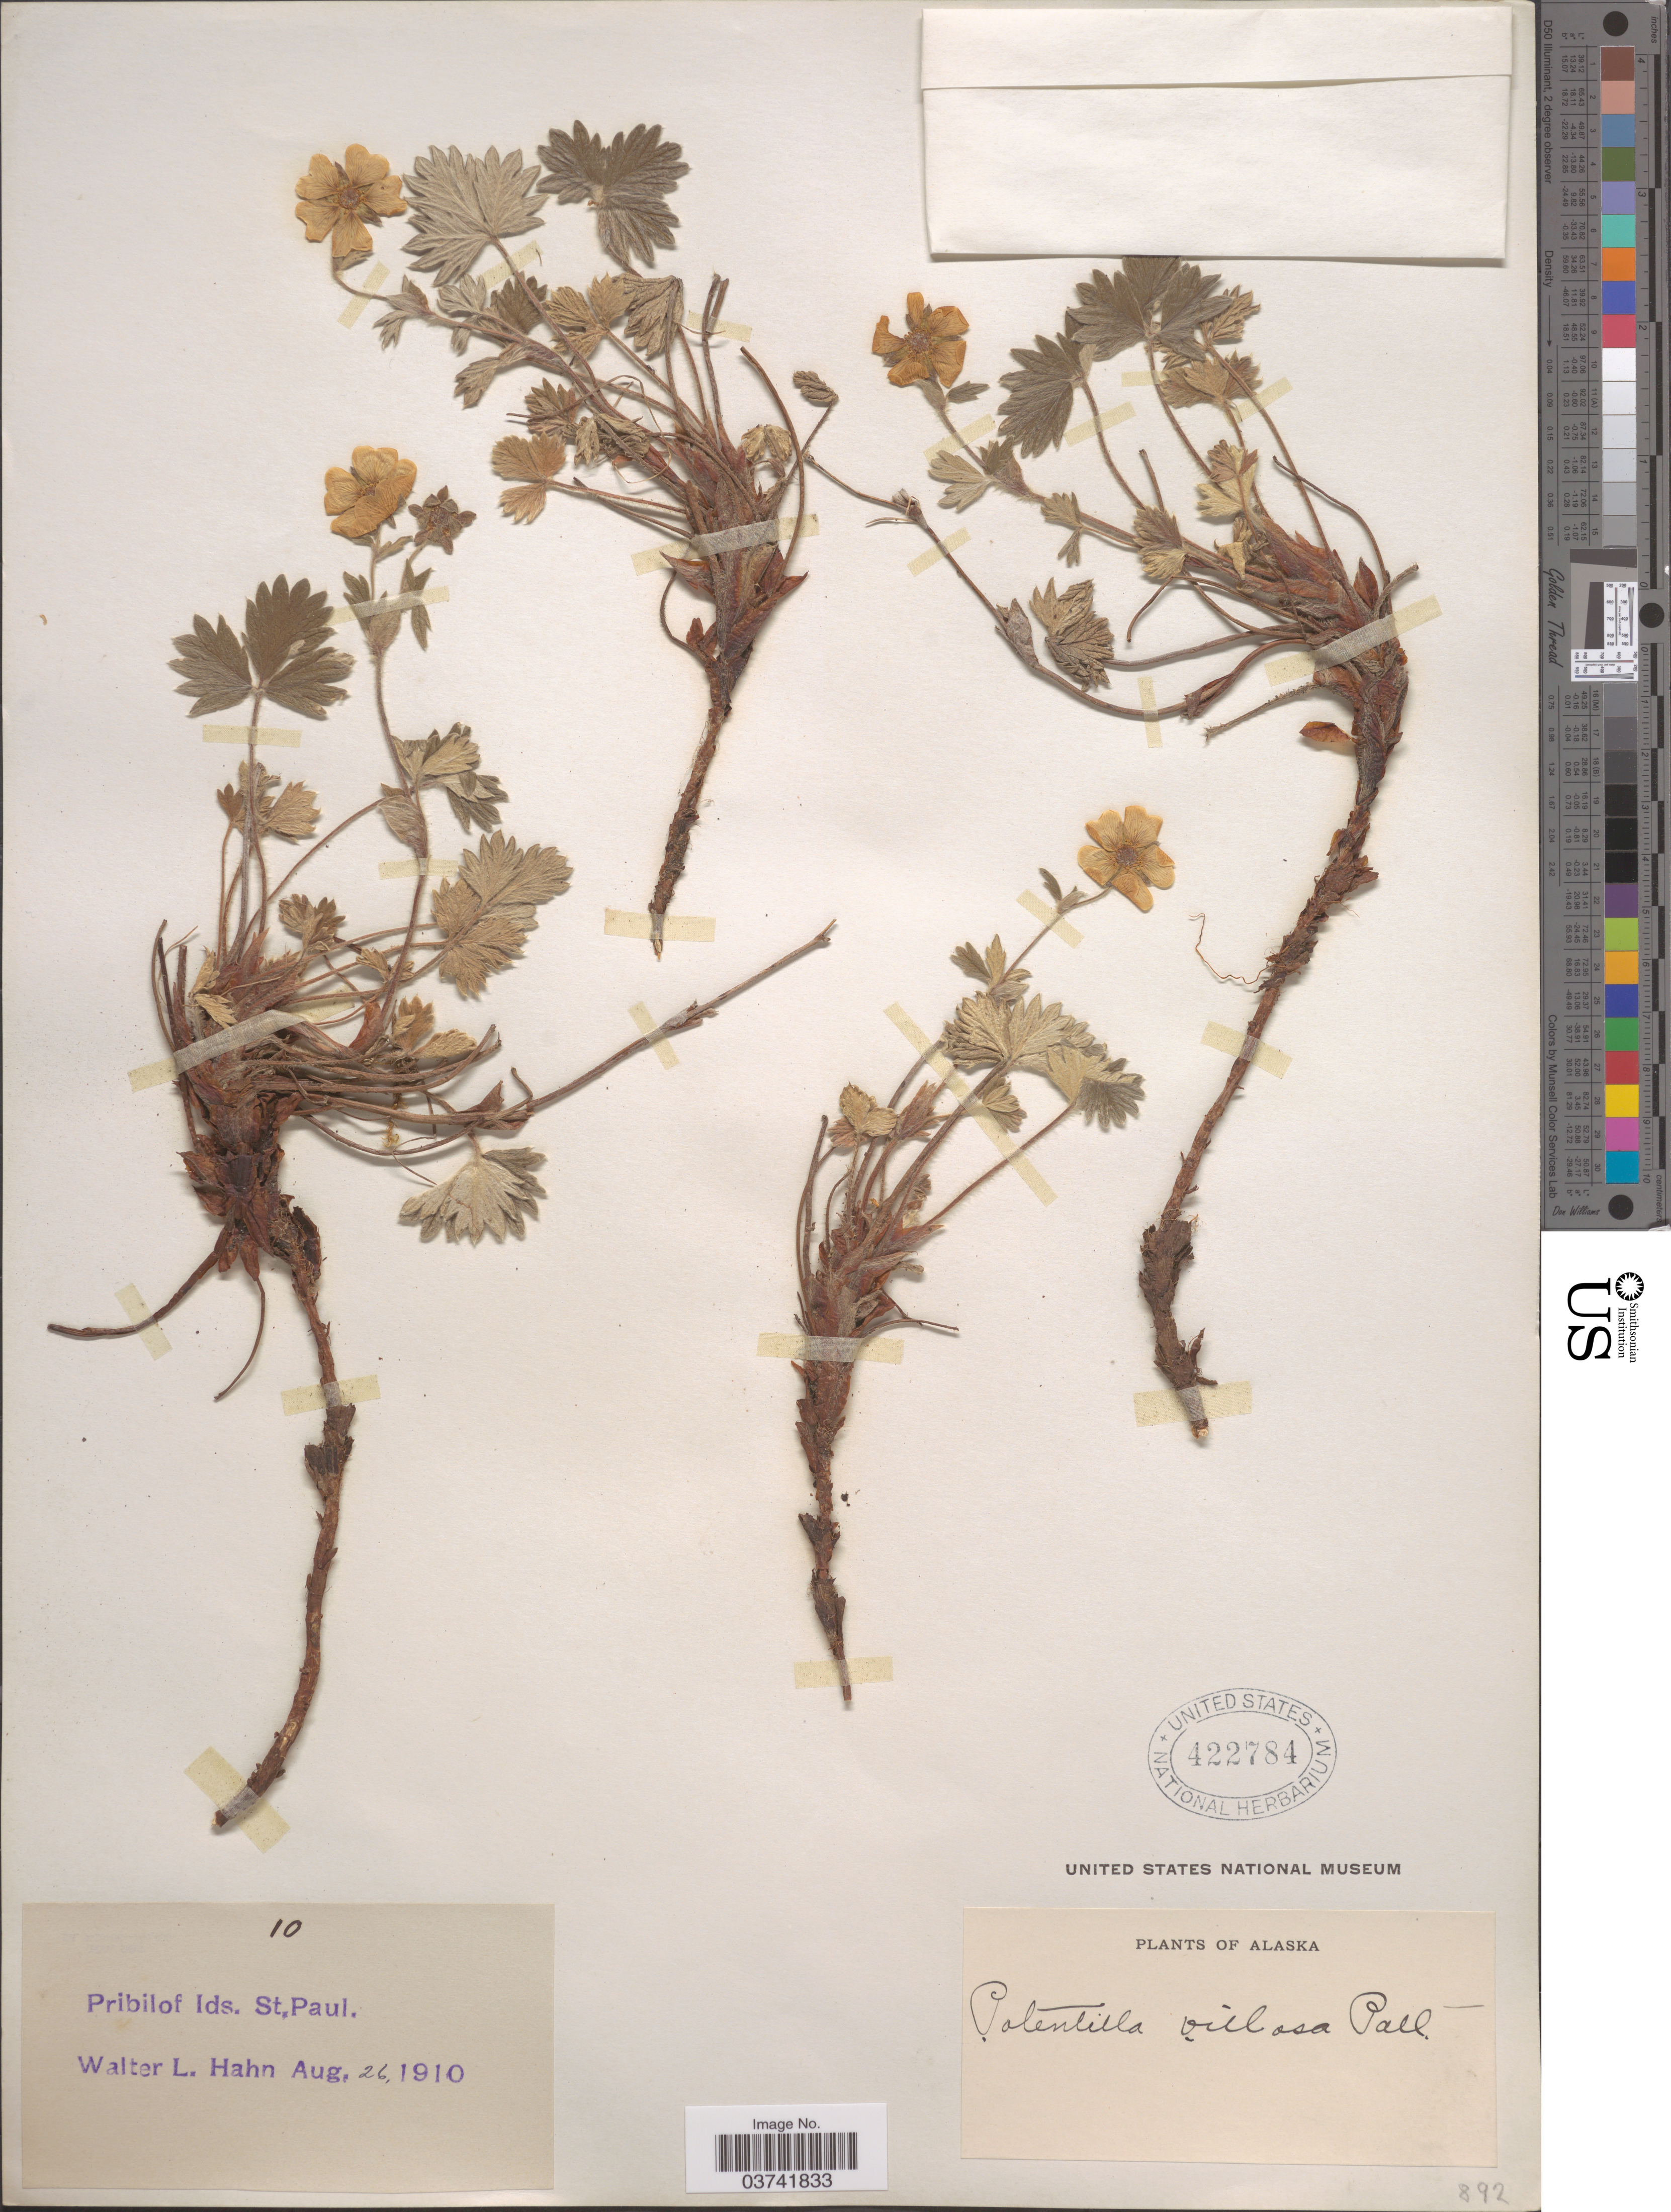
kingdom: Plantae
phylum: Tracheophyta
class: Magnoliopsida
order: Rosales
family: Rosaceae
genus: Potentilla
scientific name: Potentilla villosa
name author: Pall. ex Pursh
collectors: W. L. Hahn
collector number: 10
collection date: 1910-08-26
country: United States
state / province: Alaska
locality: Pribilof Ids. St. Paul.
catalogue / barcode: US 422784